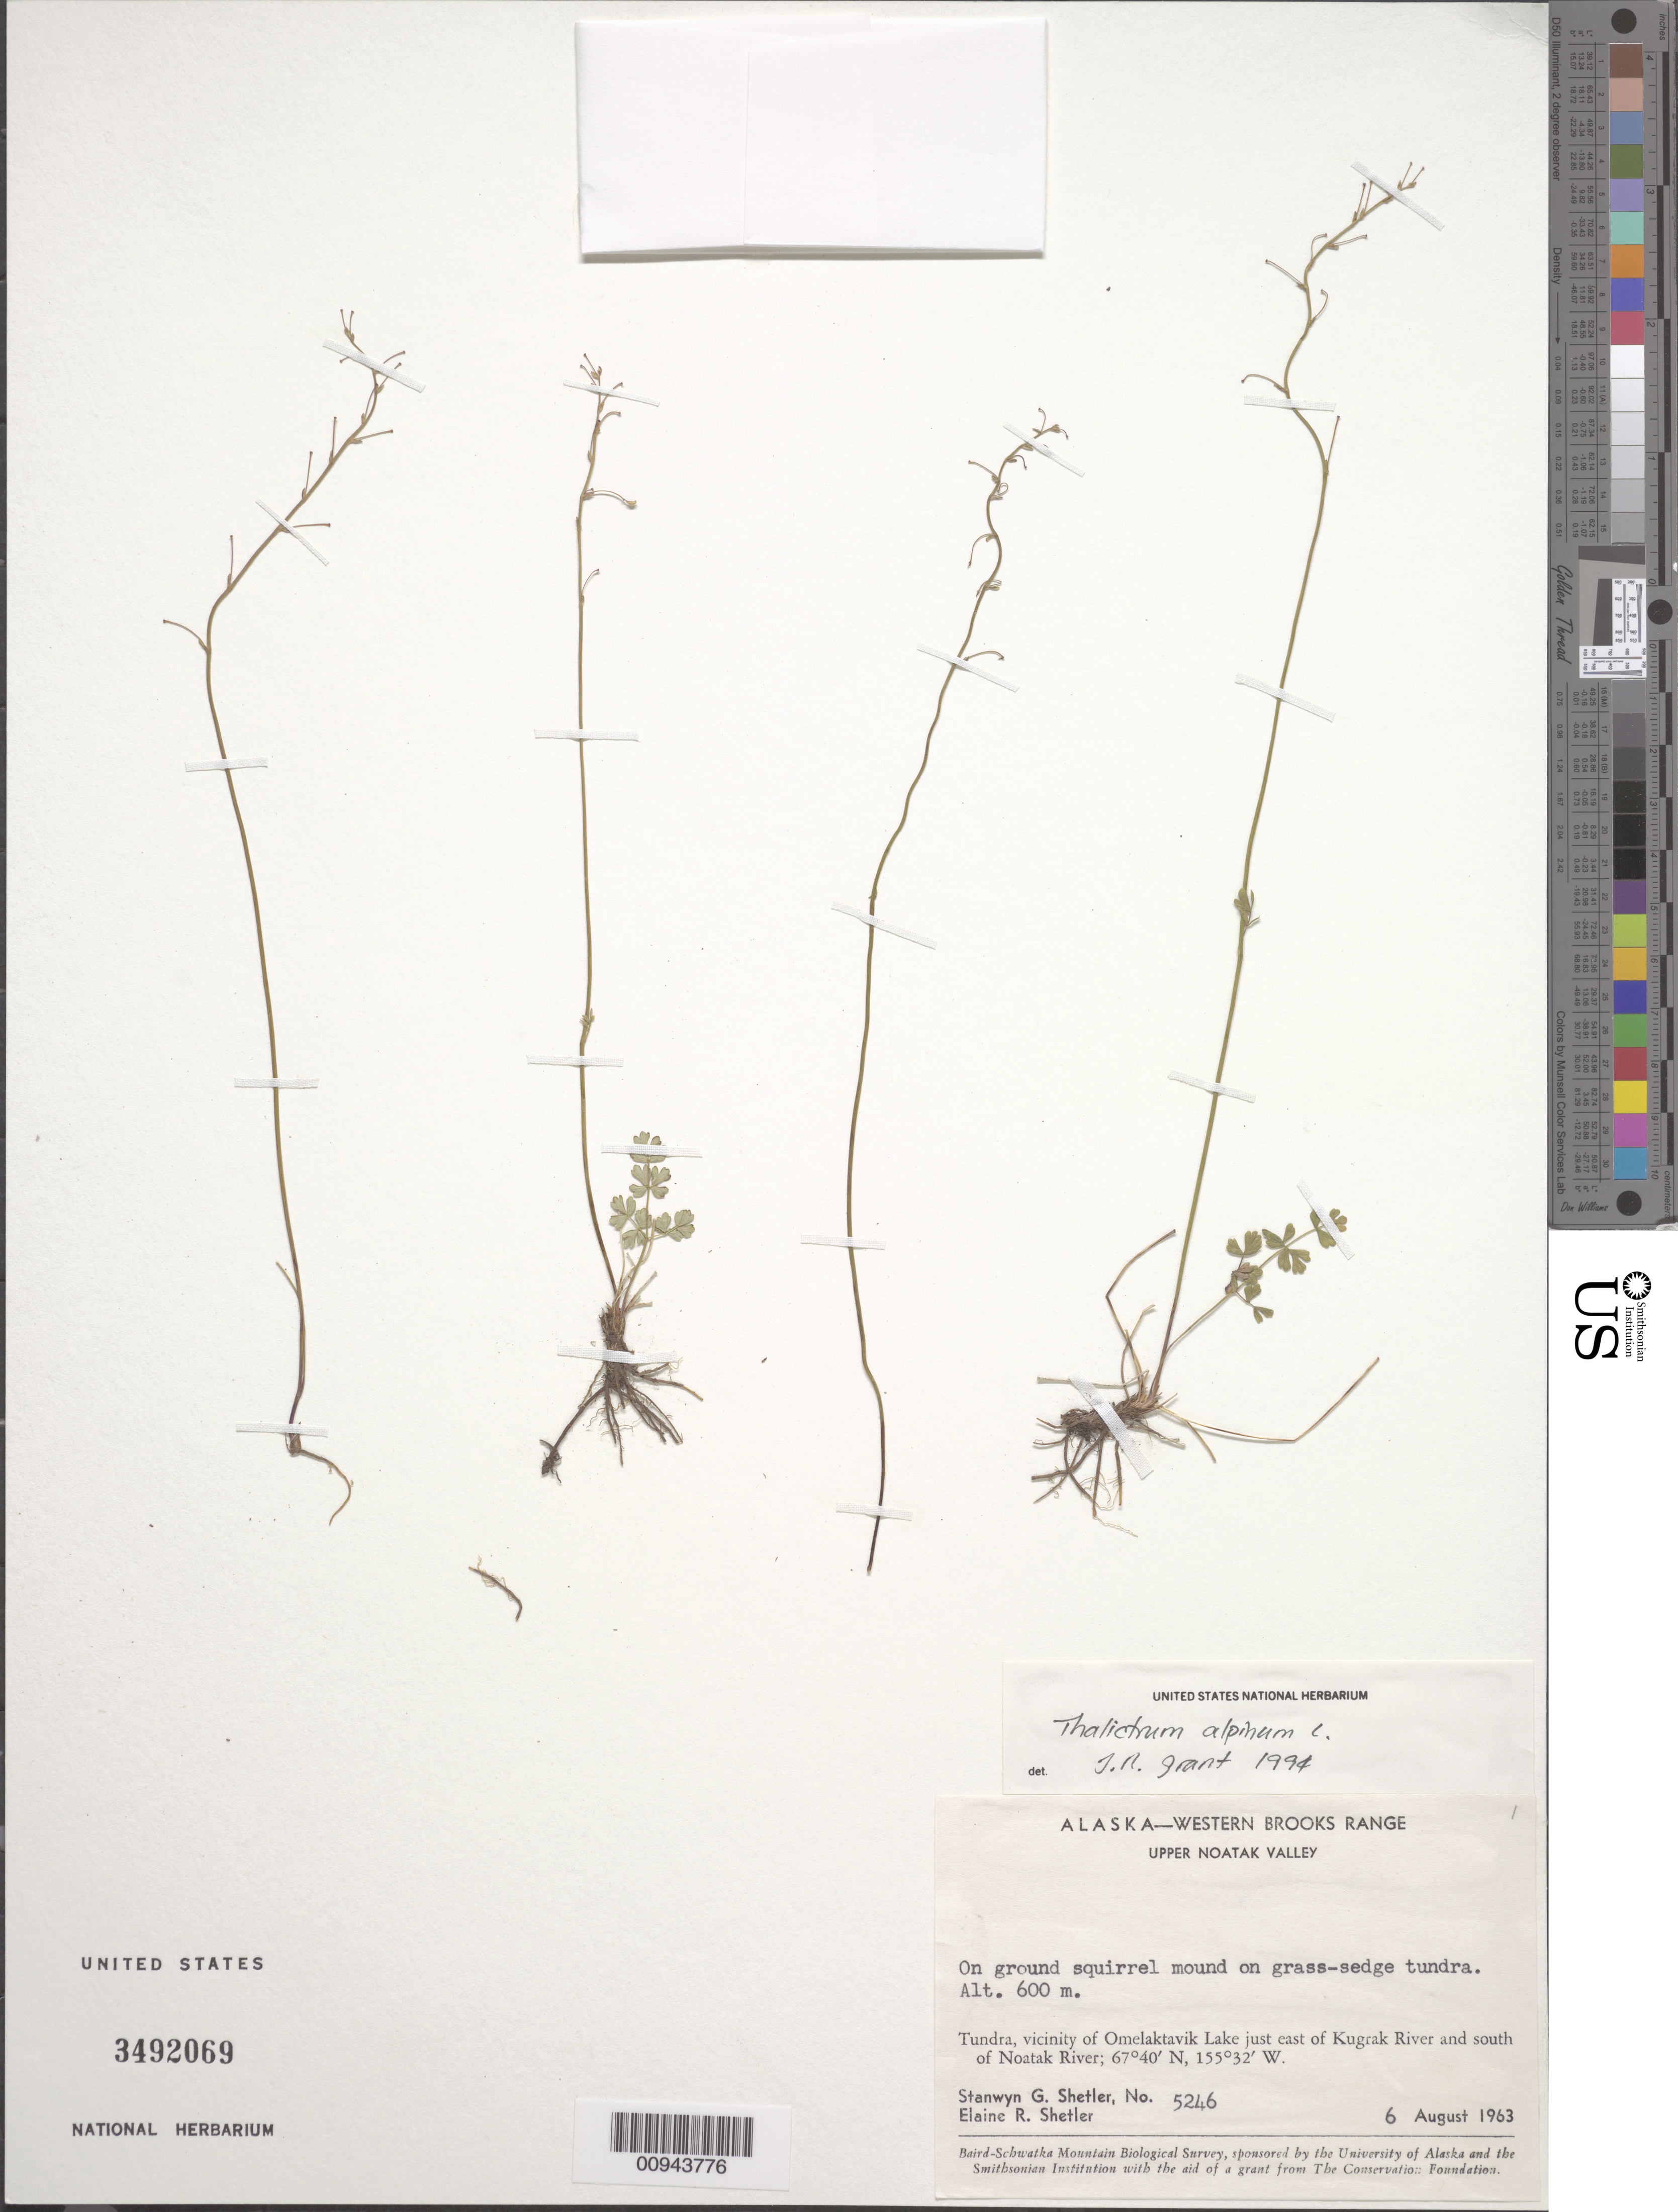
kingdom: Plantae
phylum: Tracheophyta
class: Magnoliopsida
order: Ranunculales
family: Ranunculaceae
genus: Thalictrum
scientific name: Thalictrum alpinum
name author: L.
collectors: S. Shetler & E. R. Shetler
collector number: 5246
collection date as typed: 06 Aug 1963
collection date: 1963-08-06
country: United States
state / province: Alaska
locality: Vicinity of Omelaktavik Lake just east of Kugrak River and south of Noatak River. Western Brooks Range, Upper Noatak Valley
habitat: Tundra. On ground squirrel mound on grass-sedge tundra.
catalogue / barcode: US 3492069